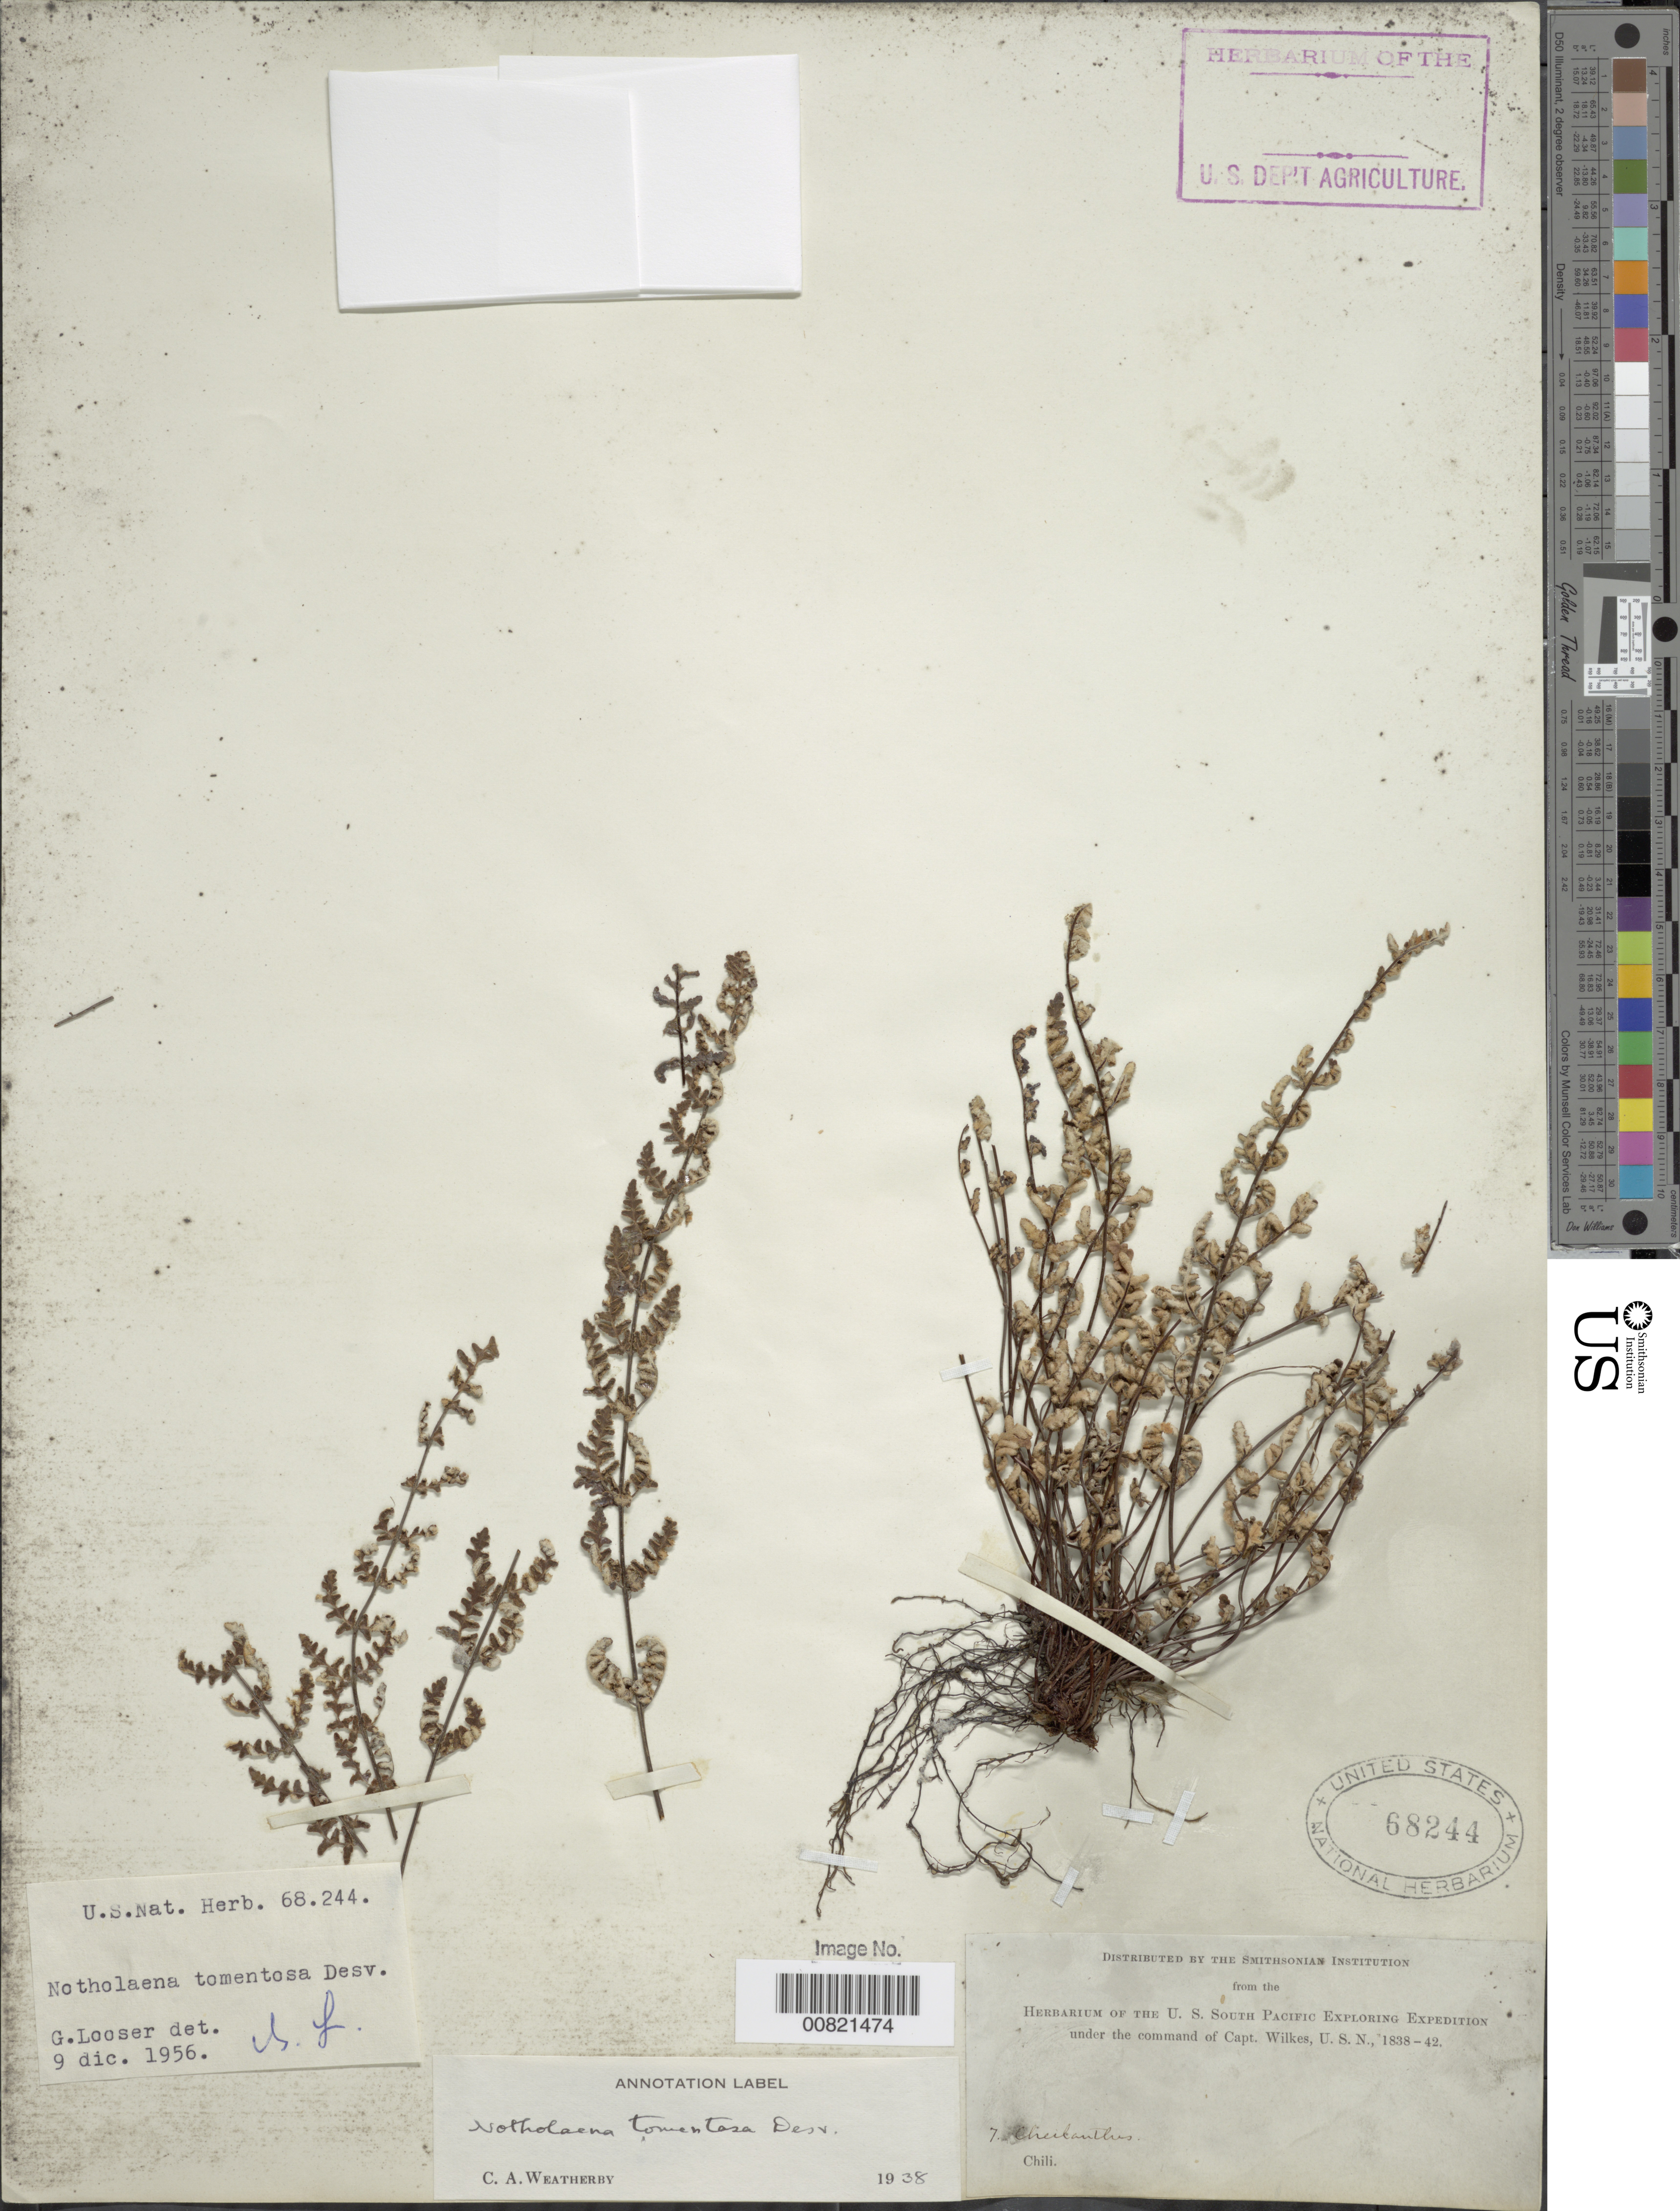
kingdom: Plantae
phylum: Tracheophyta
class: Polypodiopsida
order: Polypodiales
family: Pteridaceae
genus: Myriopteris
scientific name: Myriopteris tomentosa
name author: (Link) Fée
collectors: Wilkes Explor. Exped.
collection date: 1838/1842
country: Chile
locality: Chili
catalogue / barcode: US 68244